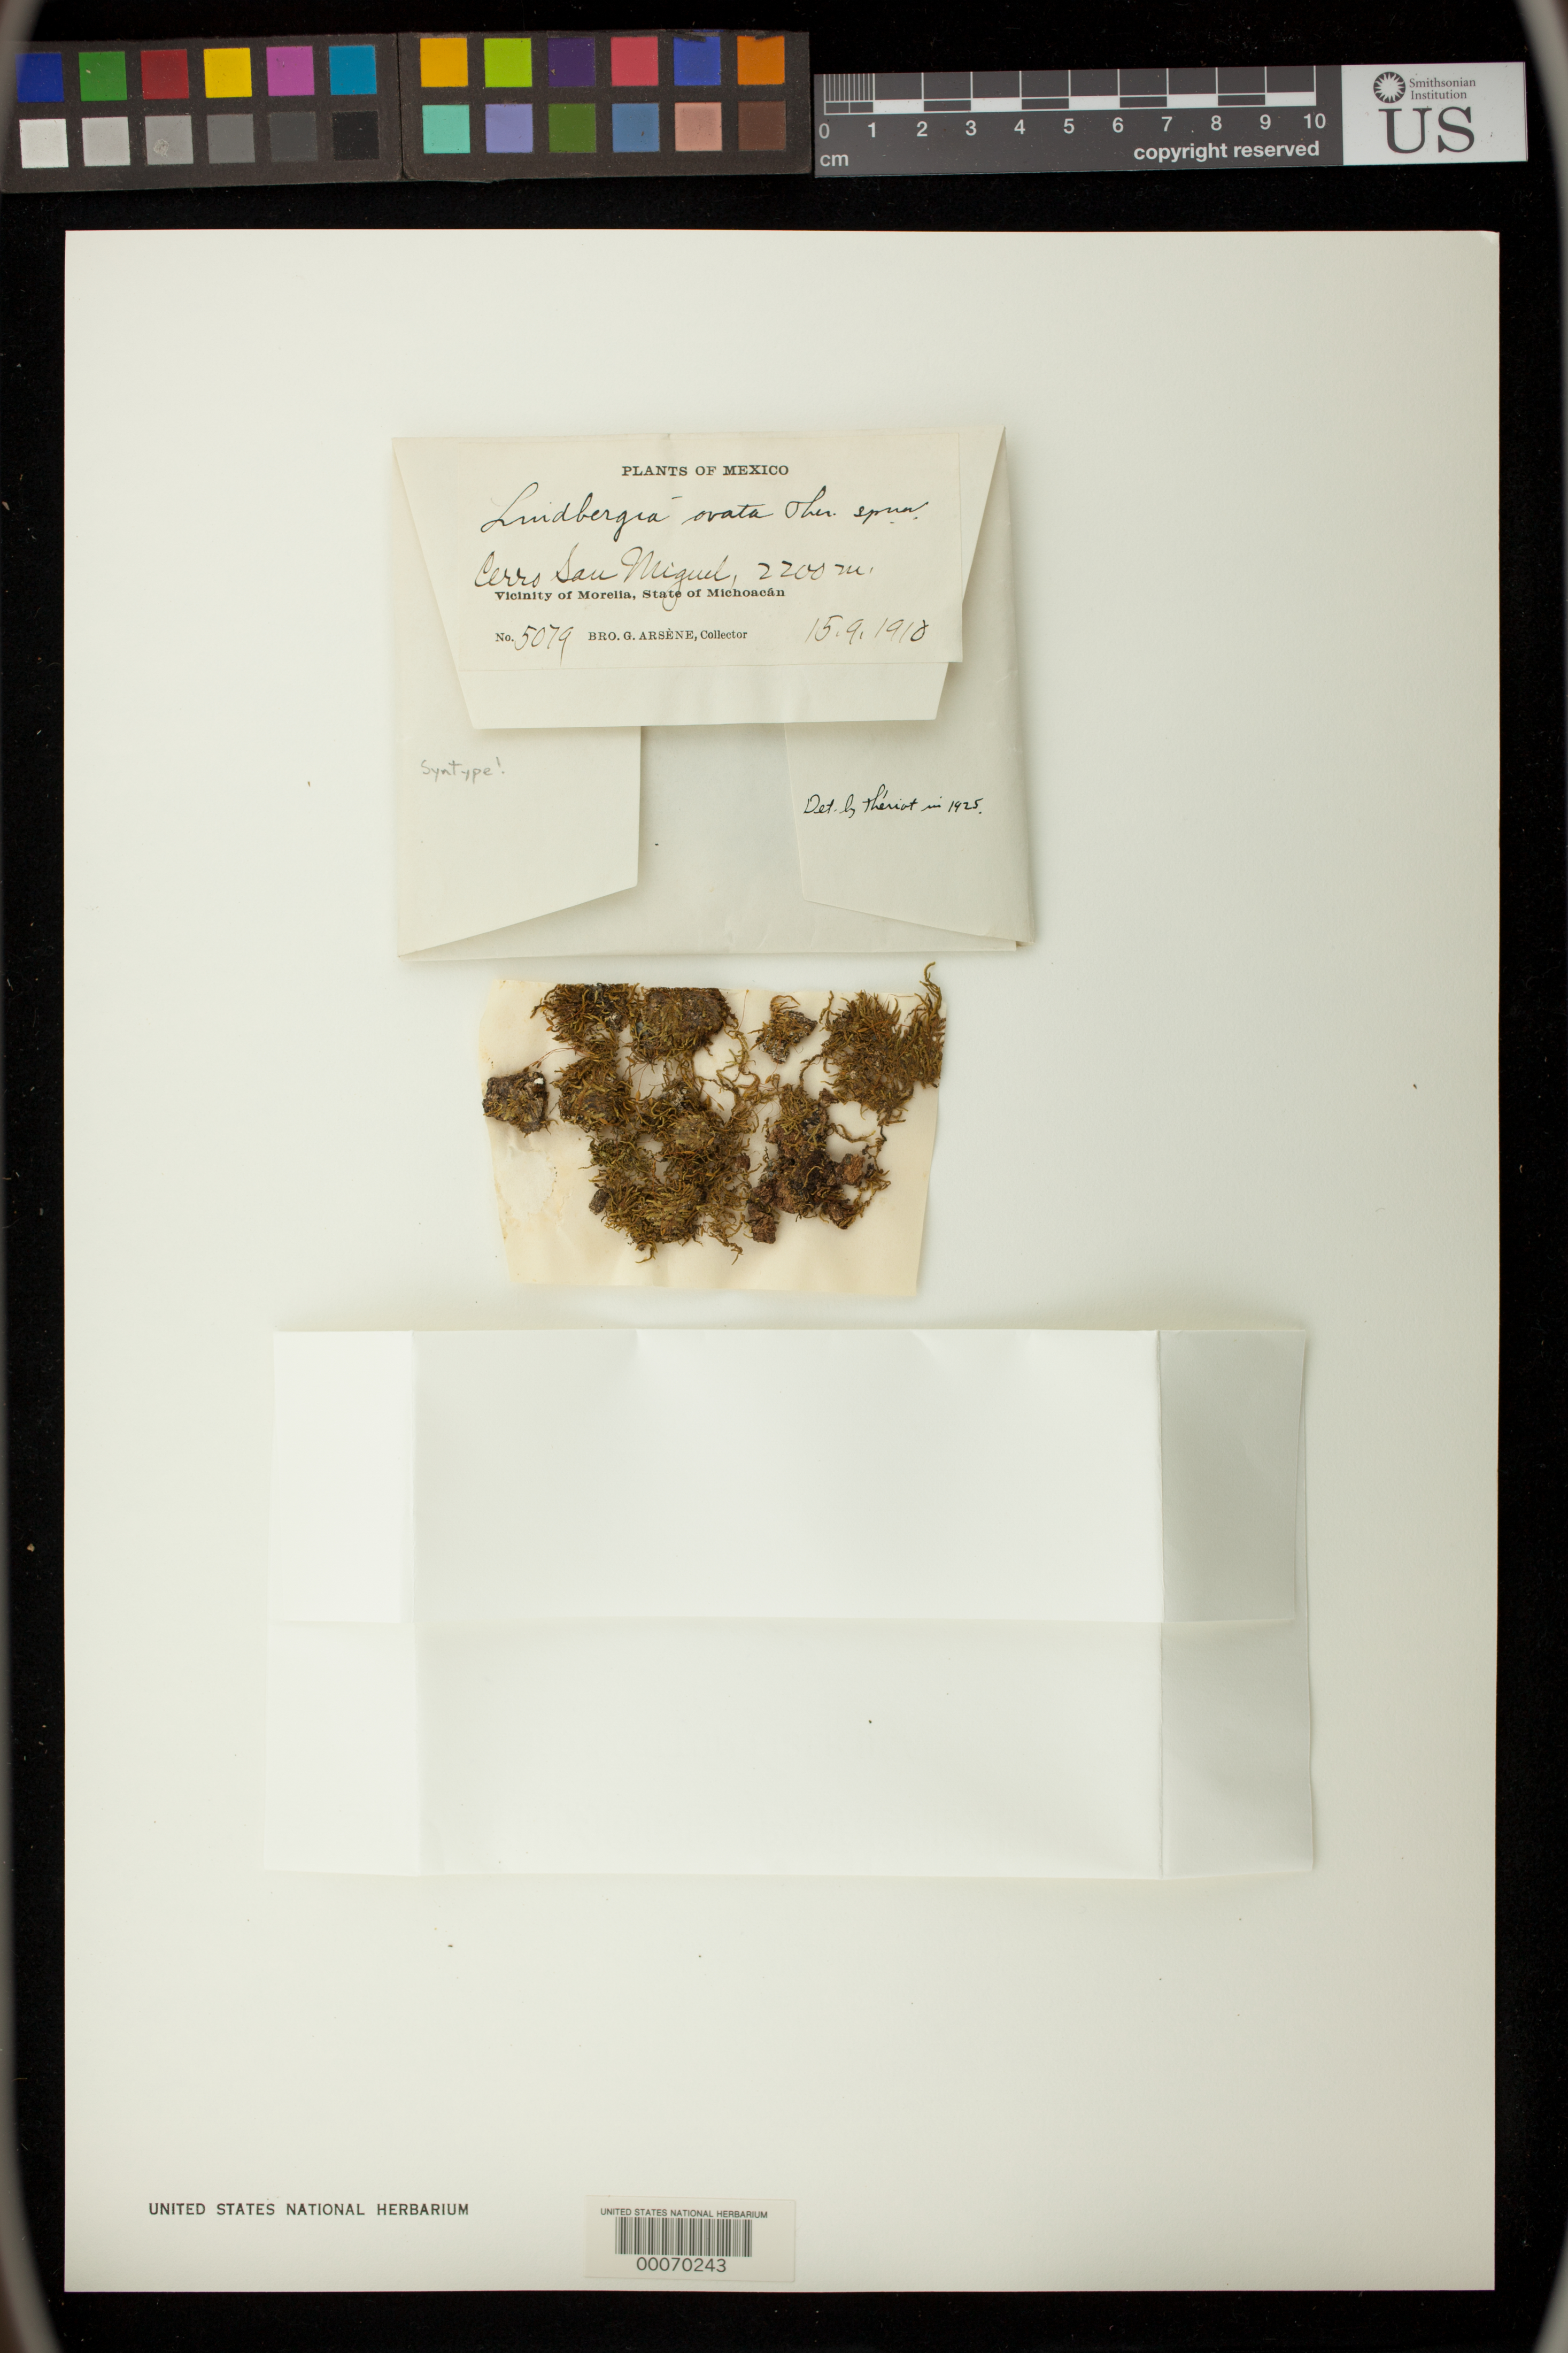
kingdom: Plantae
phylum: Bryophyta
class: Bryopsida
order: Hypnales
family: Leskeaceae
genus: Lindbergia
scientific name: Lindbergia ovata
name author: Thér.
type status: Syntype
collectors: Bro. G. Arsène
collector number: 5079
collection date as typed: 15 Sep 1910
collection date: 1910-09-15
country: Mexico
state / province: Michoacán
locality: Vicinity of Morelia, Cerro San Miguel.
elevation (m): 2200